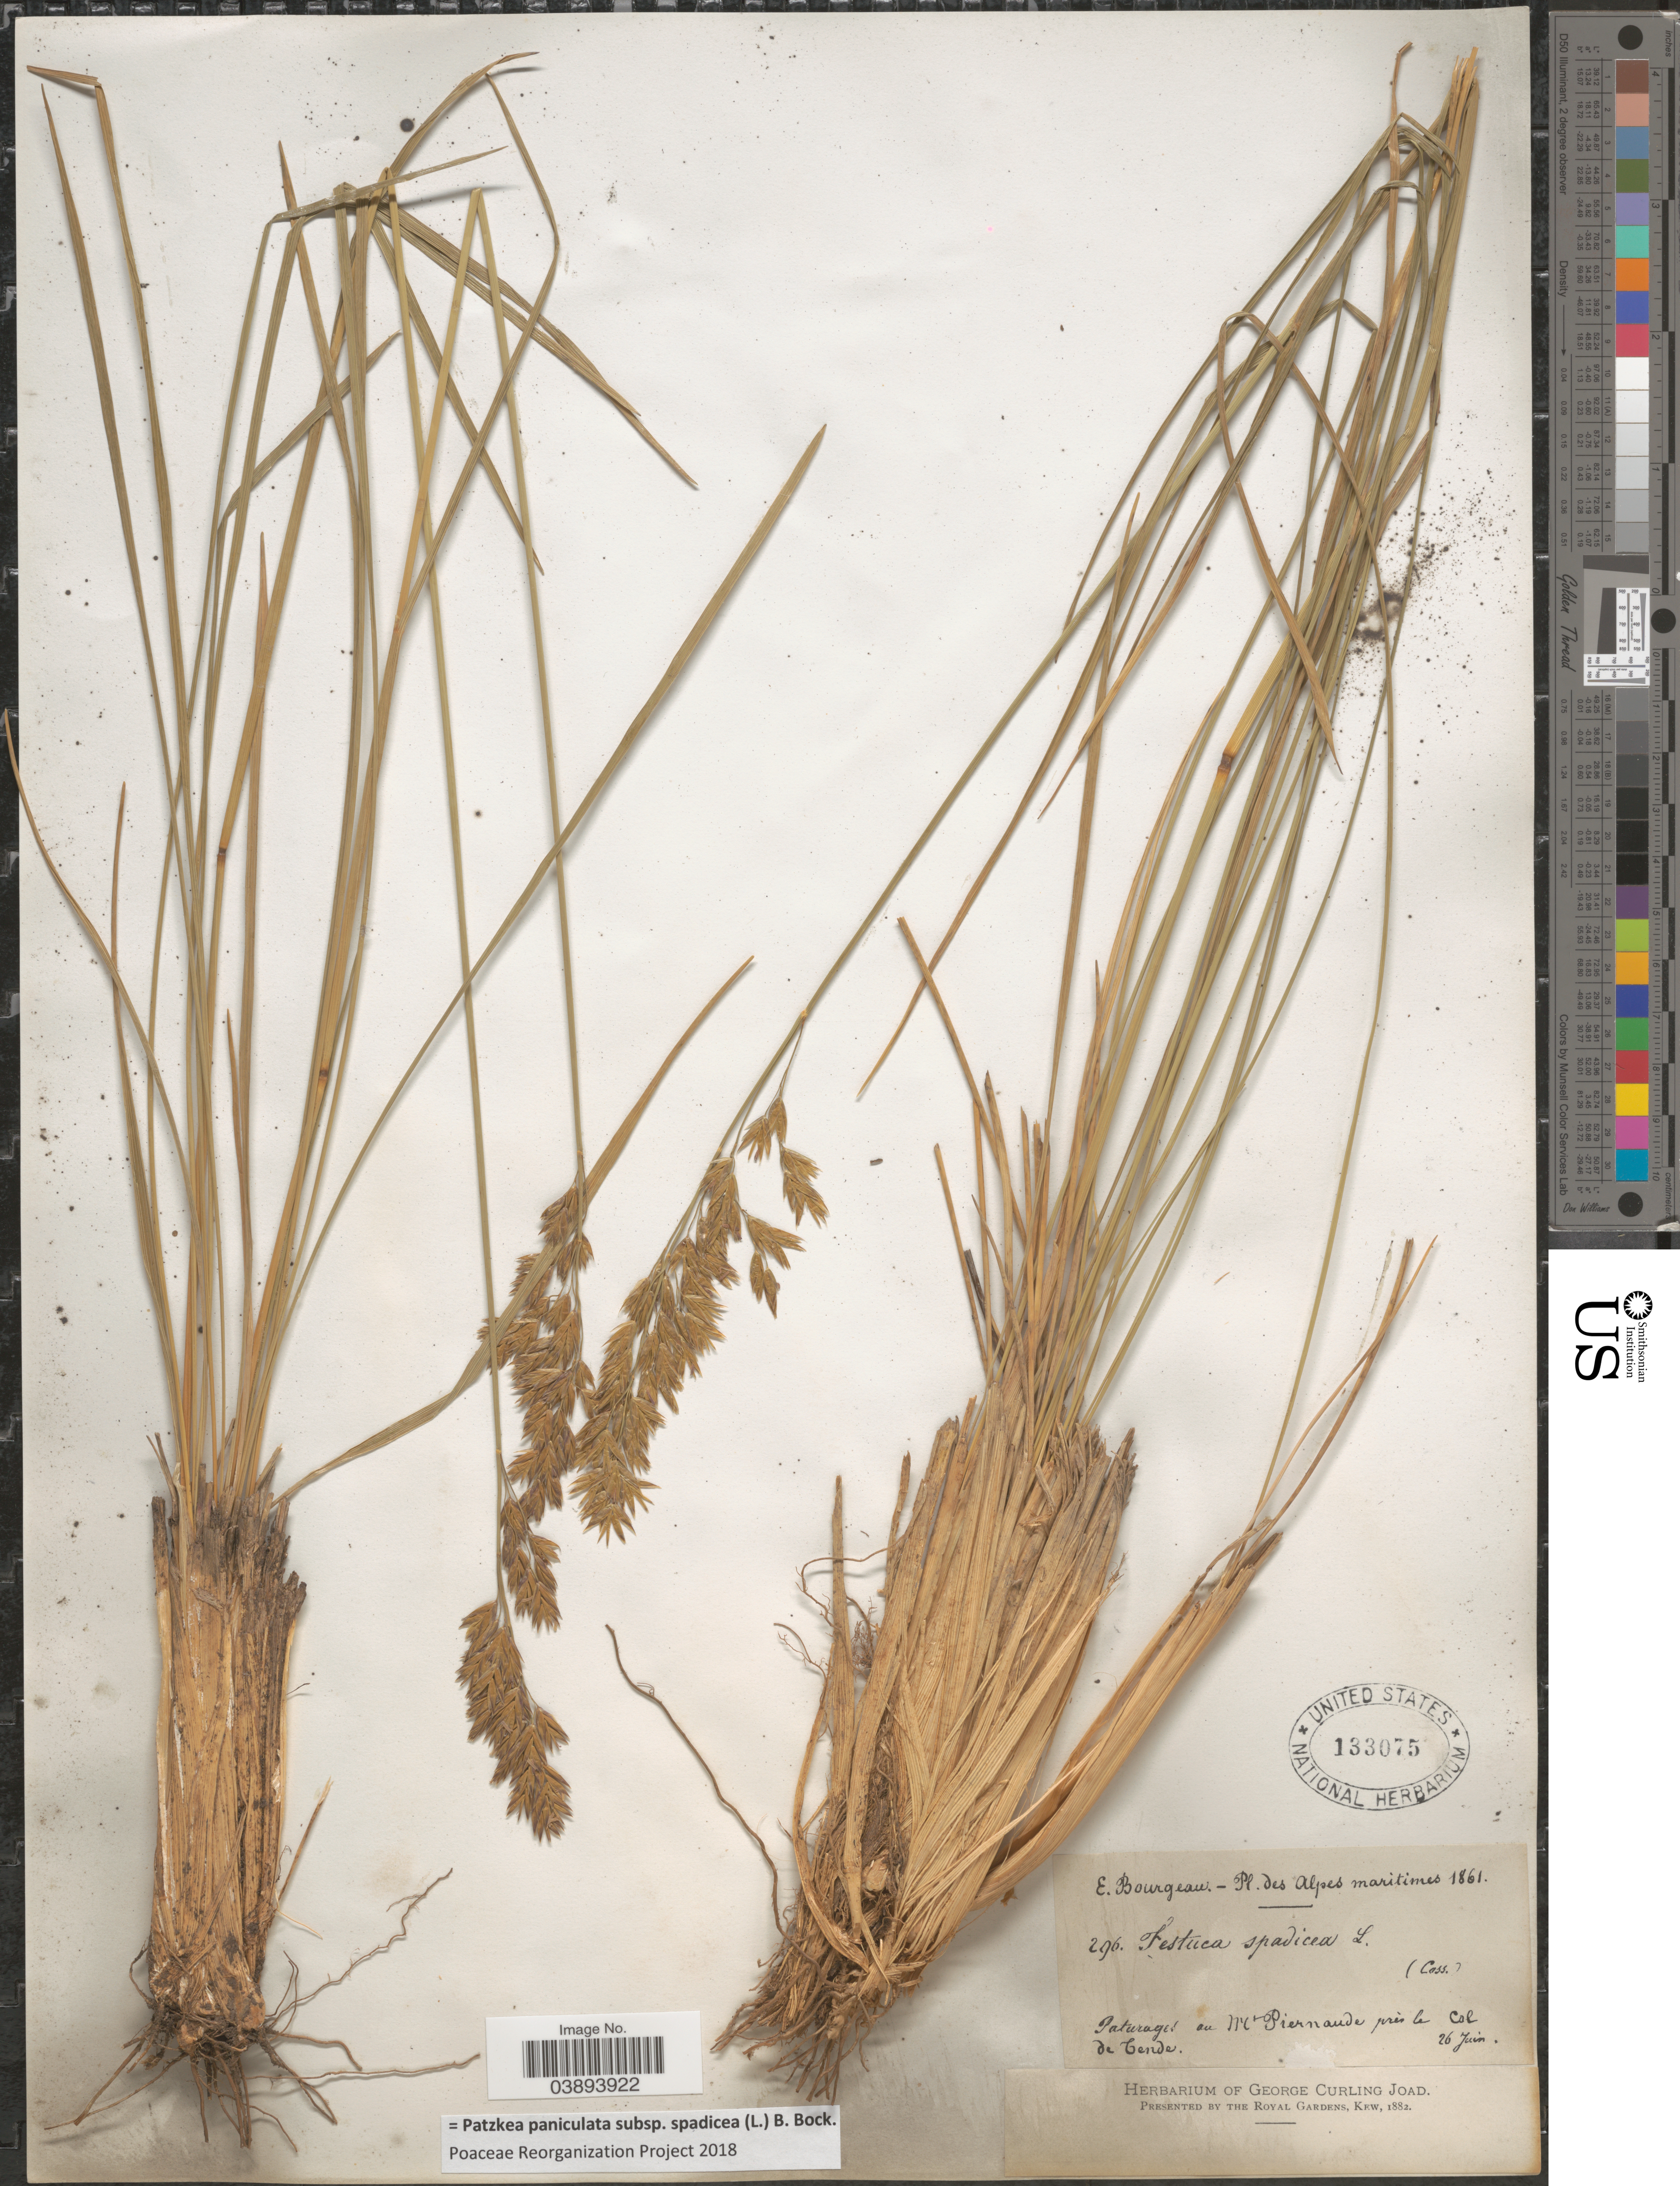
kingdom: Plantae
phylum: Tracheophyta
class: Liliopsida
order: Poales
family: Poaceae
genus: Patzkea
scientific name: Patzkea paniculata subsp. spadicea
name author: (L.) G. H. Loos & B. Bock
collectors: E. Bourgeau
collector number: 296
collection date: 1861-06-26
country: France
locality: Alpes maritimes. Paturages au Mt Piernaude près le Col de Tende.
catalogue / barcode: US 133075